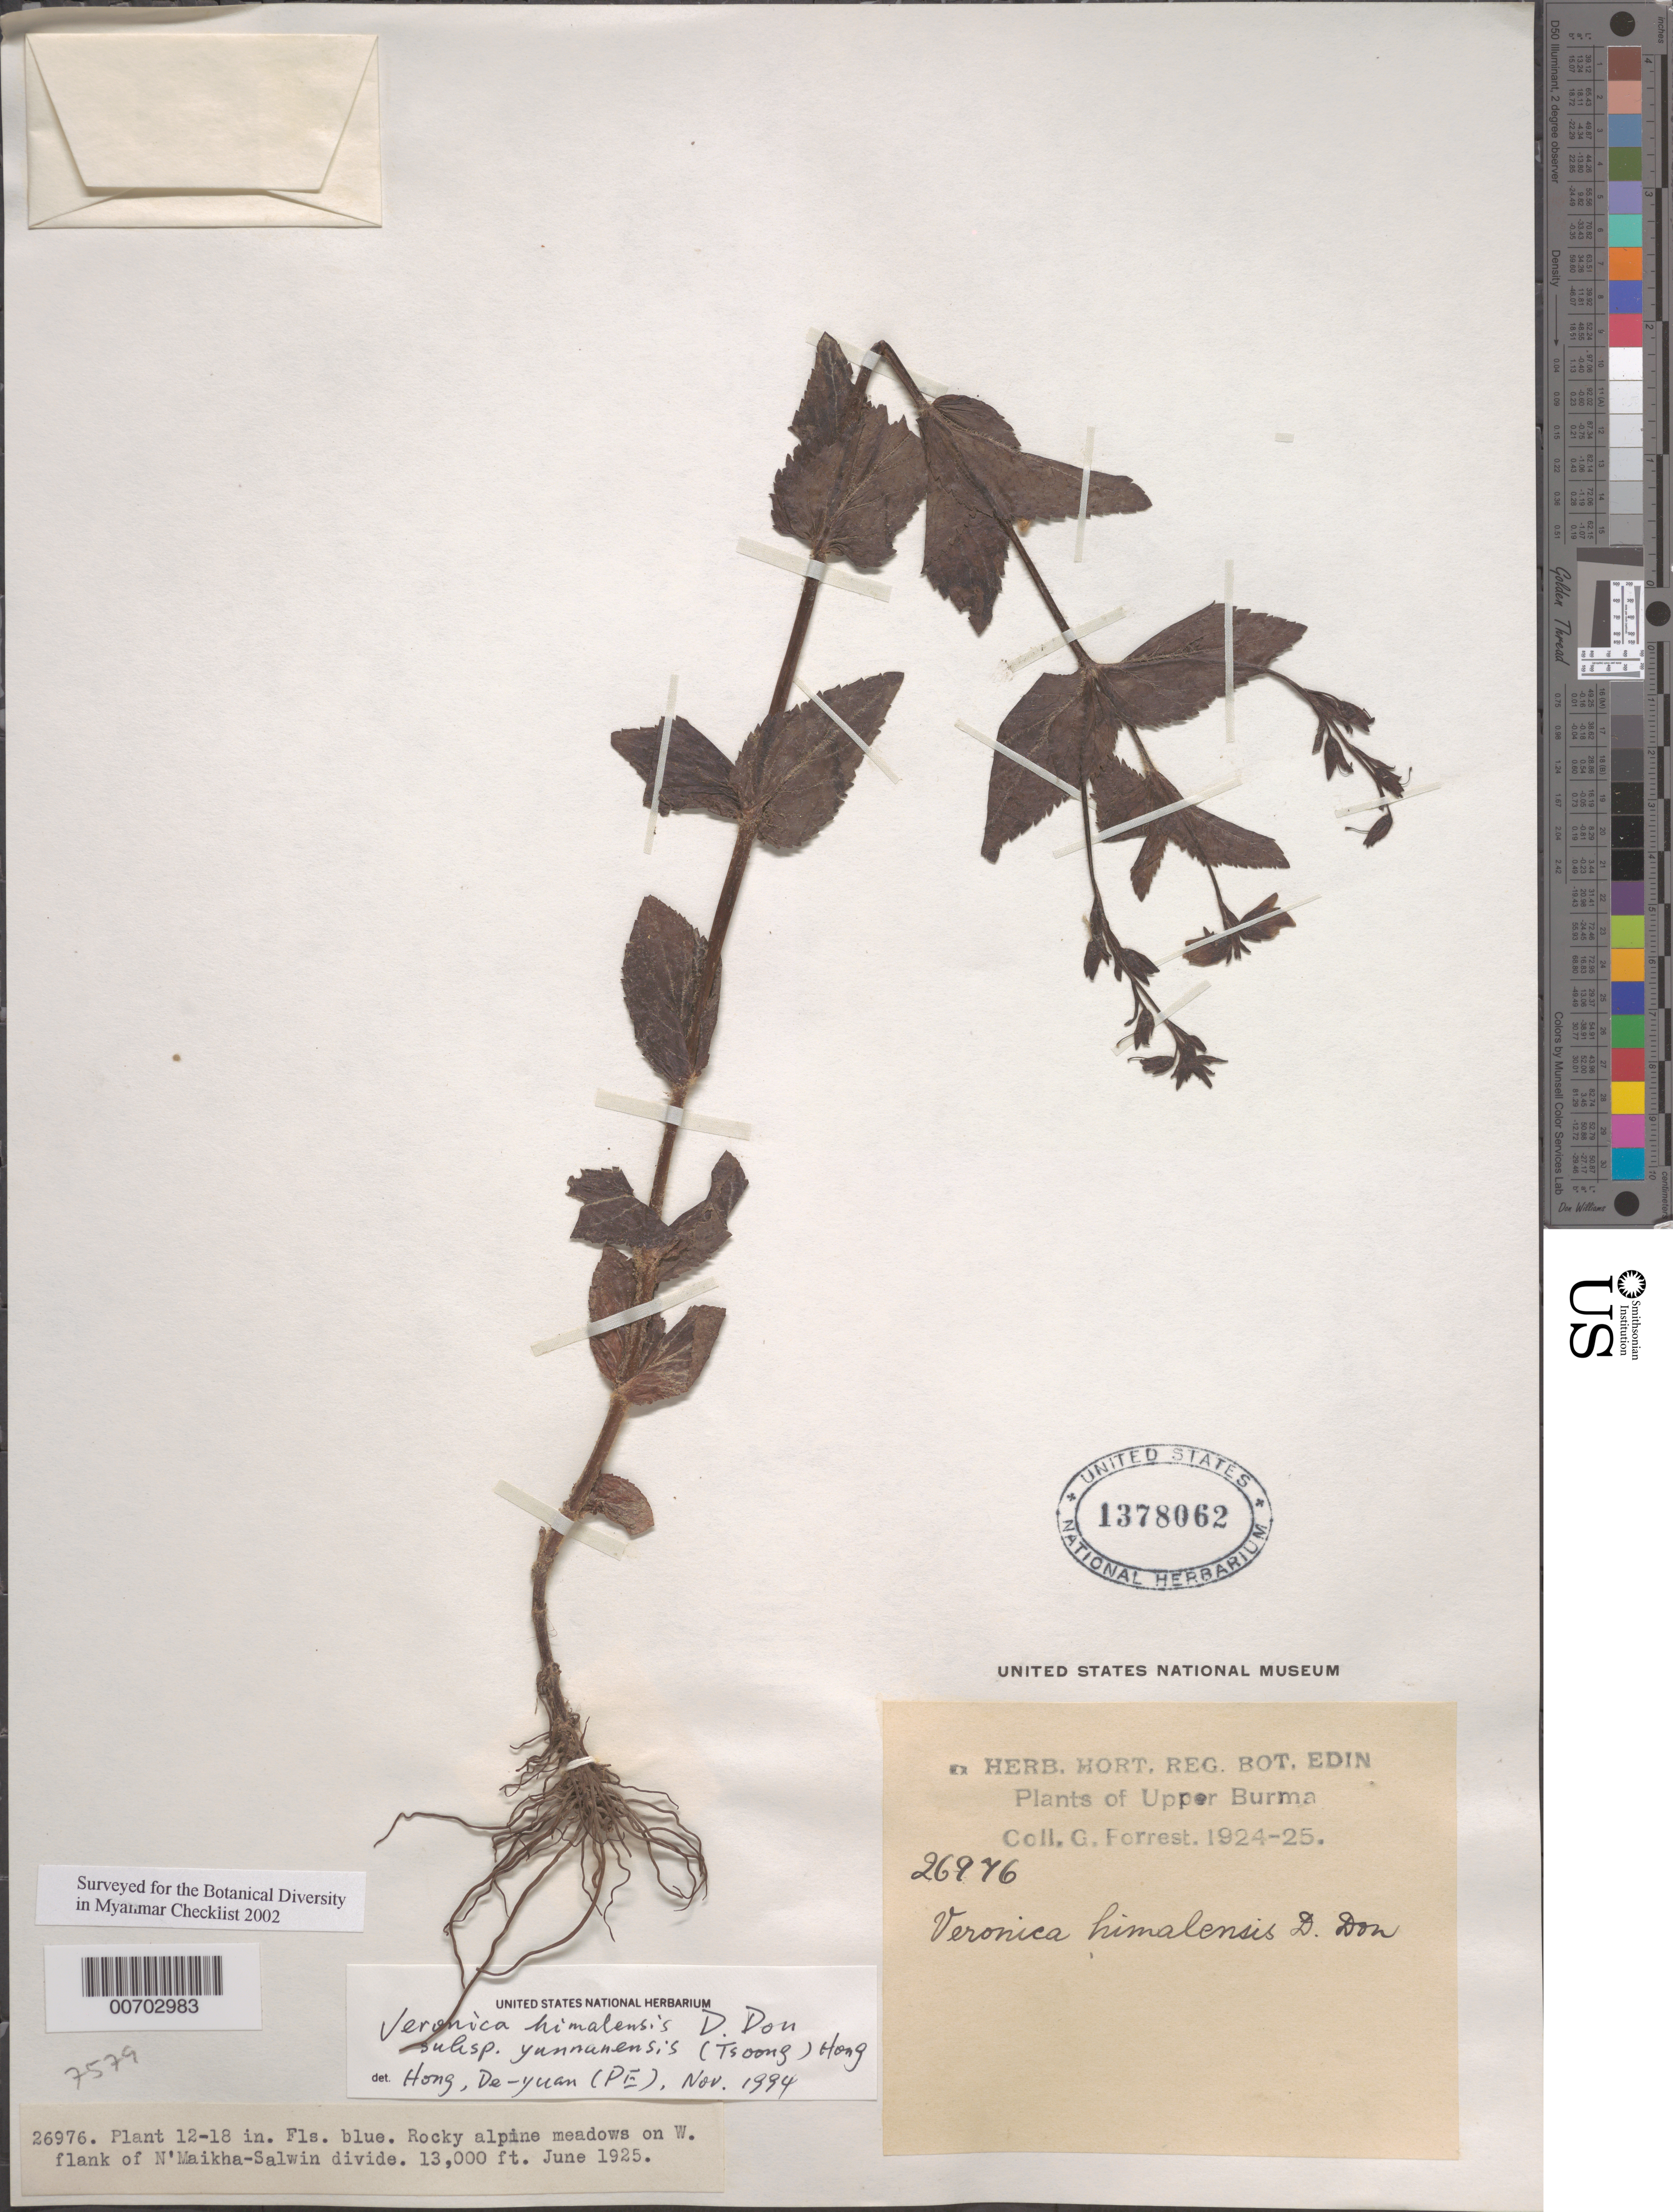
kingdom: Plantae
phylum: Tracheophyta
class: Magnoliopsida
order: Lamiales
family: Plantaginaceae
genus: Veronica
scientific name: Veronica himalensis subsp. yunnanensis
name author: (P.C. Tsoong) D.Y. Hong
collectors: G. Forrest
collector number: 26976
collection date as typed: Jun 1925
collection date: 1925-06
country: Myanmar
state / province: Kachin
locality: N'Maikha-Salwin Divide, W flank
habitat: Rocky alpine meadows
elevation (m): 3962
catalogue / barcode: US 1378062